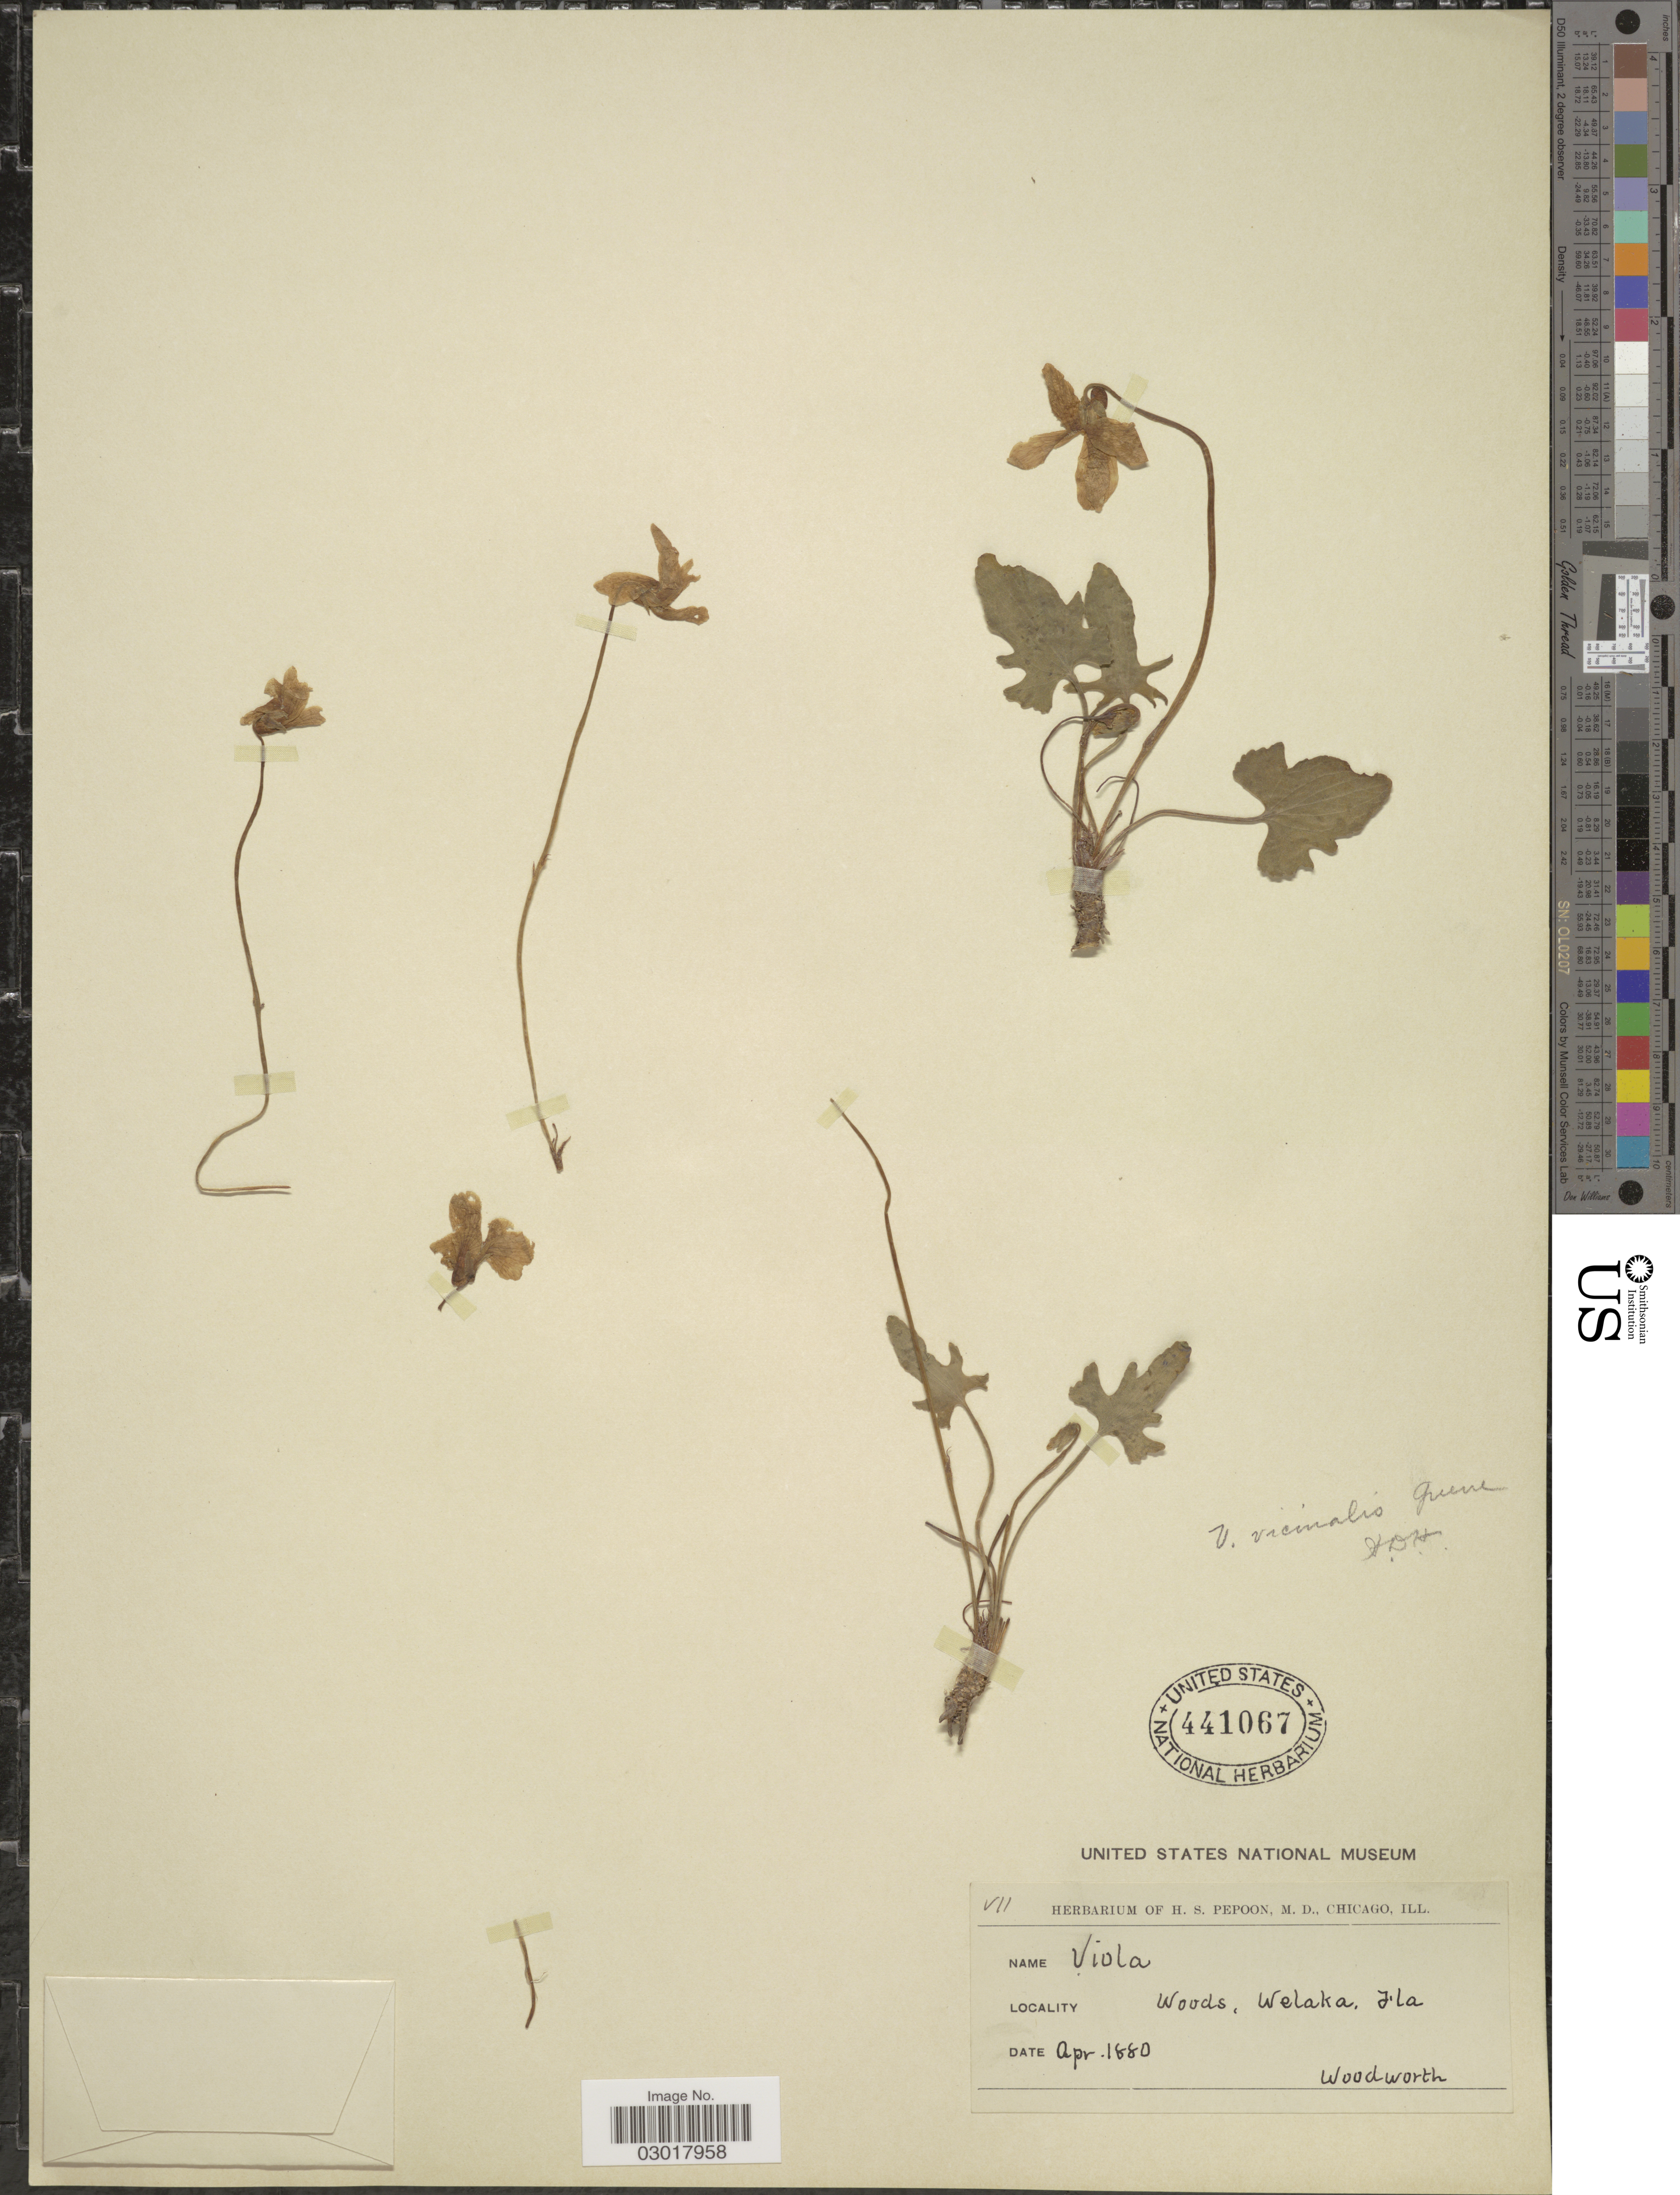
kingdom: Plantae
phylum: Tracheophyta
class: Magnoliopsida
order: Malpighiales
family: Violaceae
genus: Viola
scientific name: Viola vicinalis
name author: Greene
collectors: -. Woodworth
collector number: VII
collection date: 1880-04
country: United States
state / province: Florida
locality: Welaka.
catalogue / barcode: US 441067